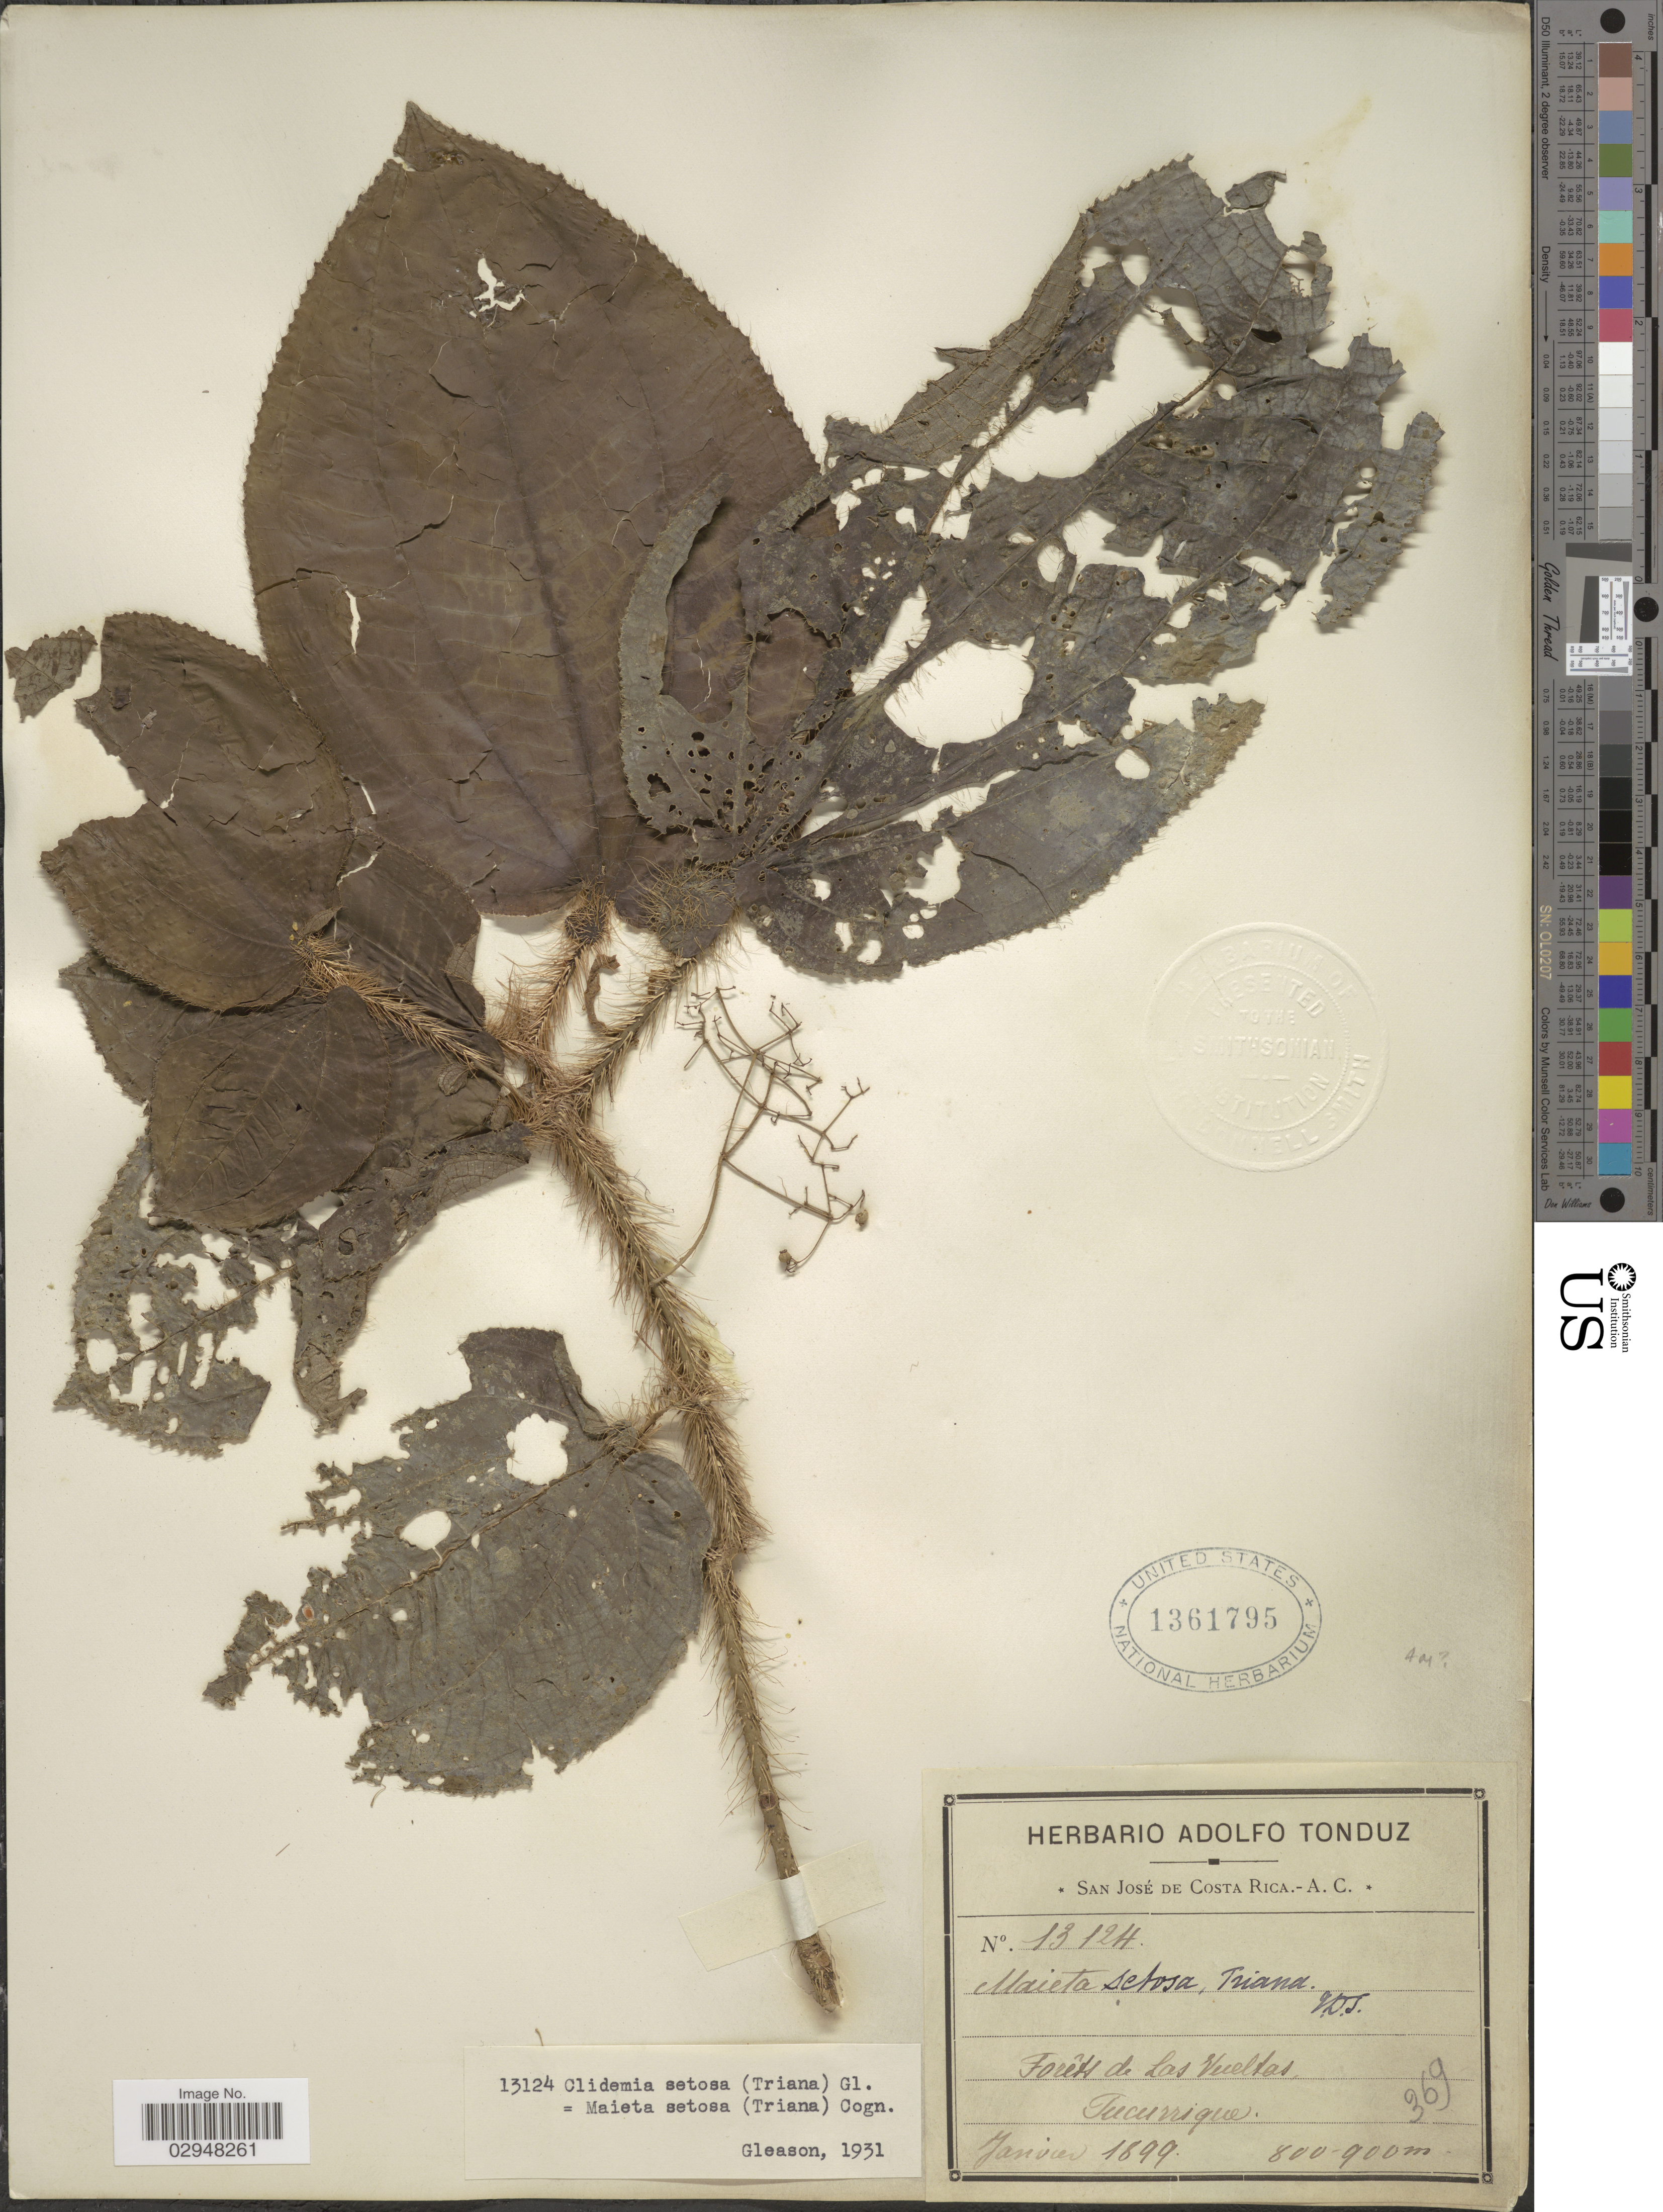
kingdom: Plantae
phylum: Tracheophyta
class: Magnoliopsida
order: Myrtales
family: Melastomataceae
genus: Clidemia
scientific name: Clidemia setosa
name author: (Triana) Gleason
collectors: ex Herb. Adolfo Tonduz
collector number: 13124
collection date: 1899-01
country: Costa Rica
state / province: San José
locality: Forêts de Las Vueltas. Tucurique.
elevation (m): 800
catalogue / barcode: US 1361795